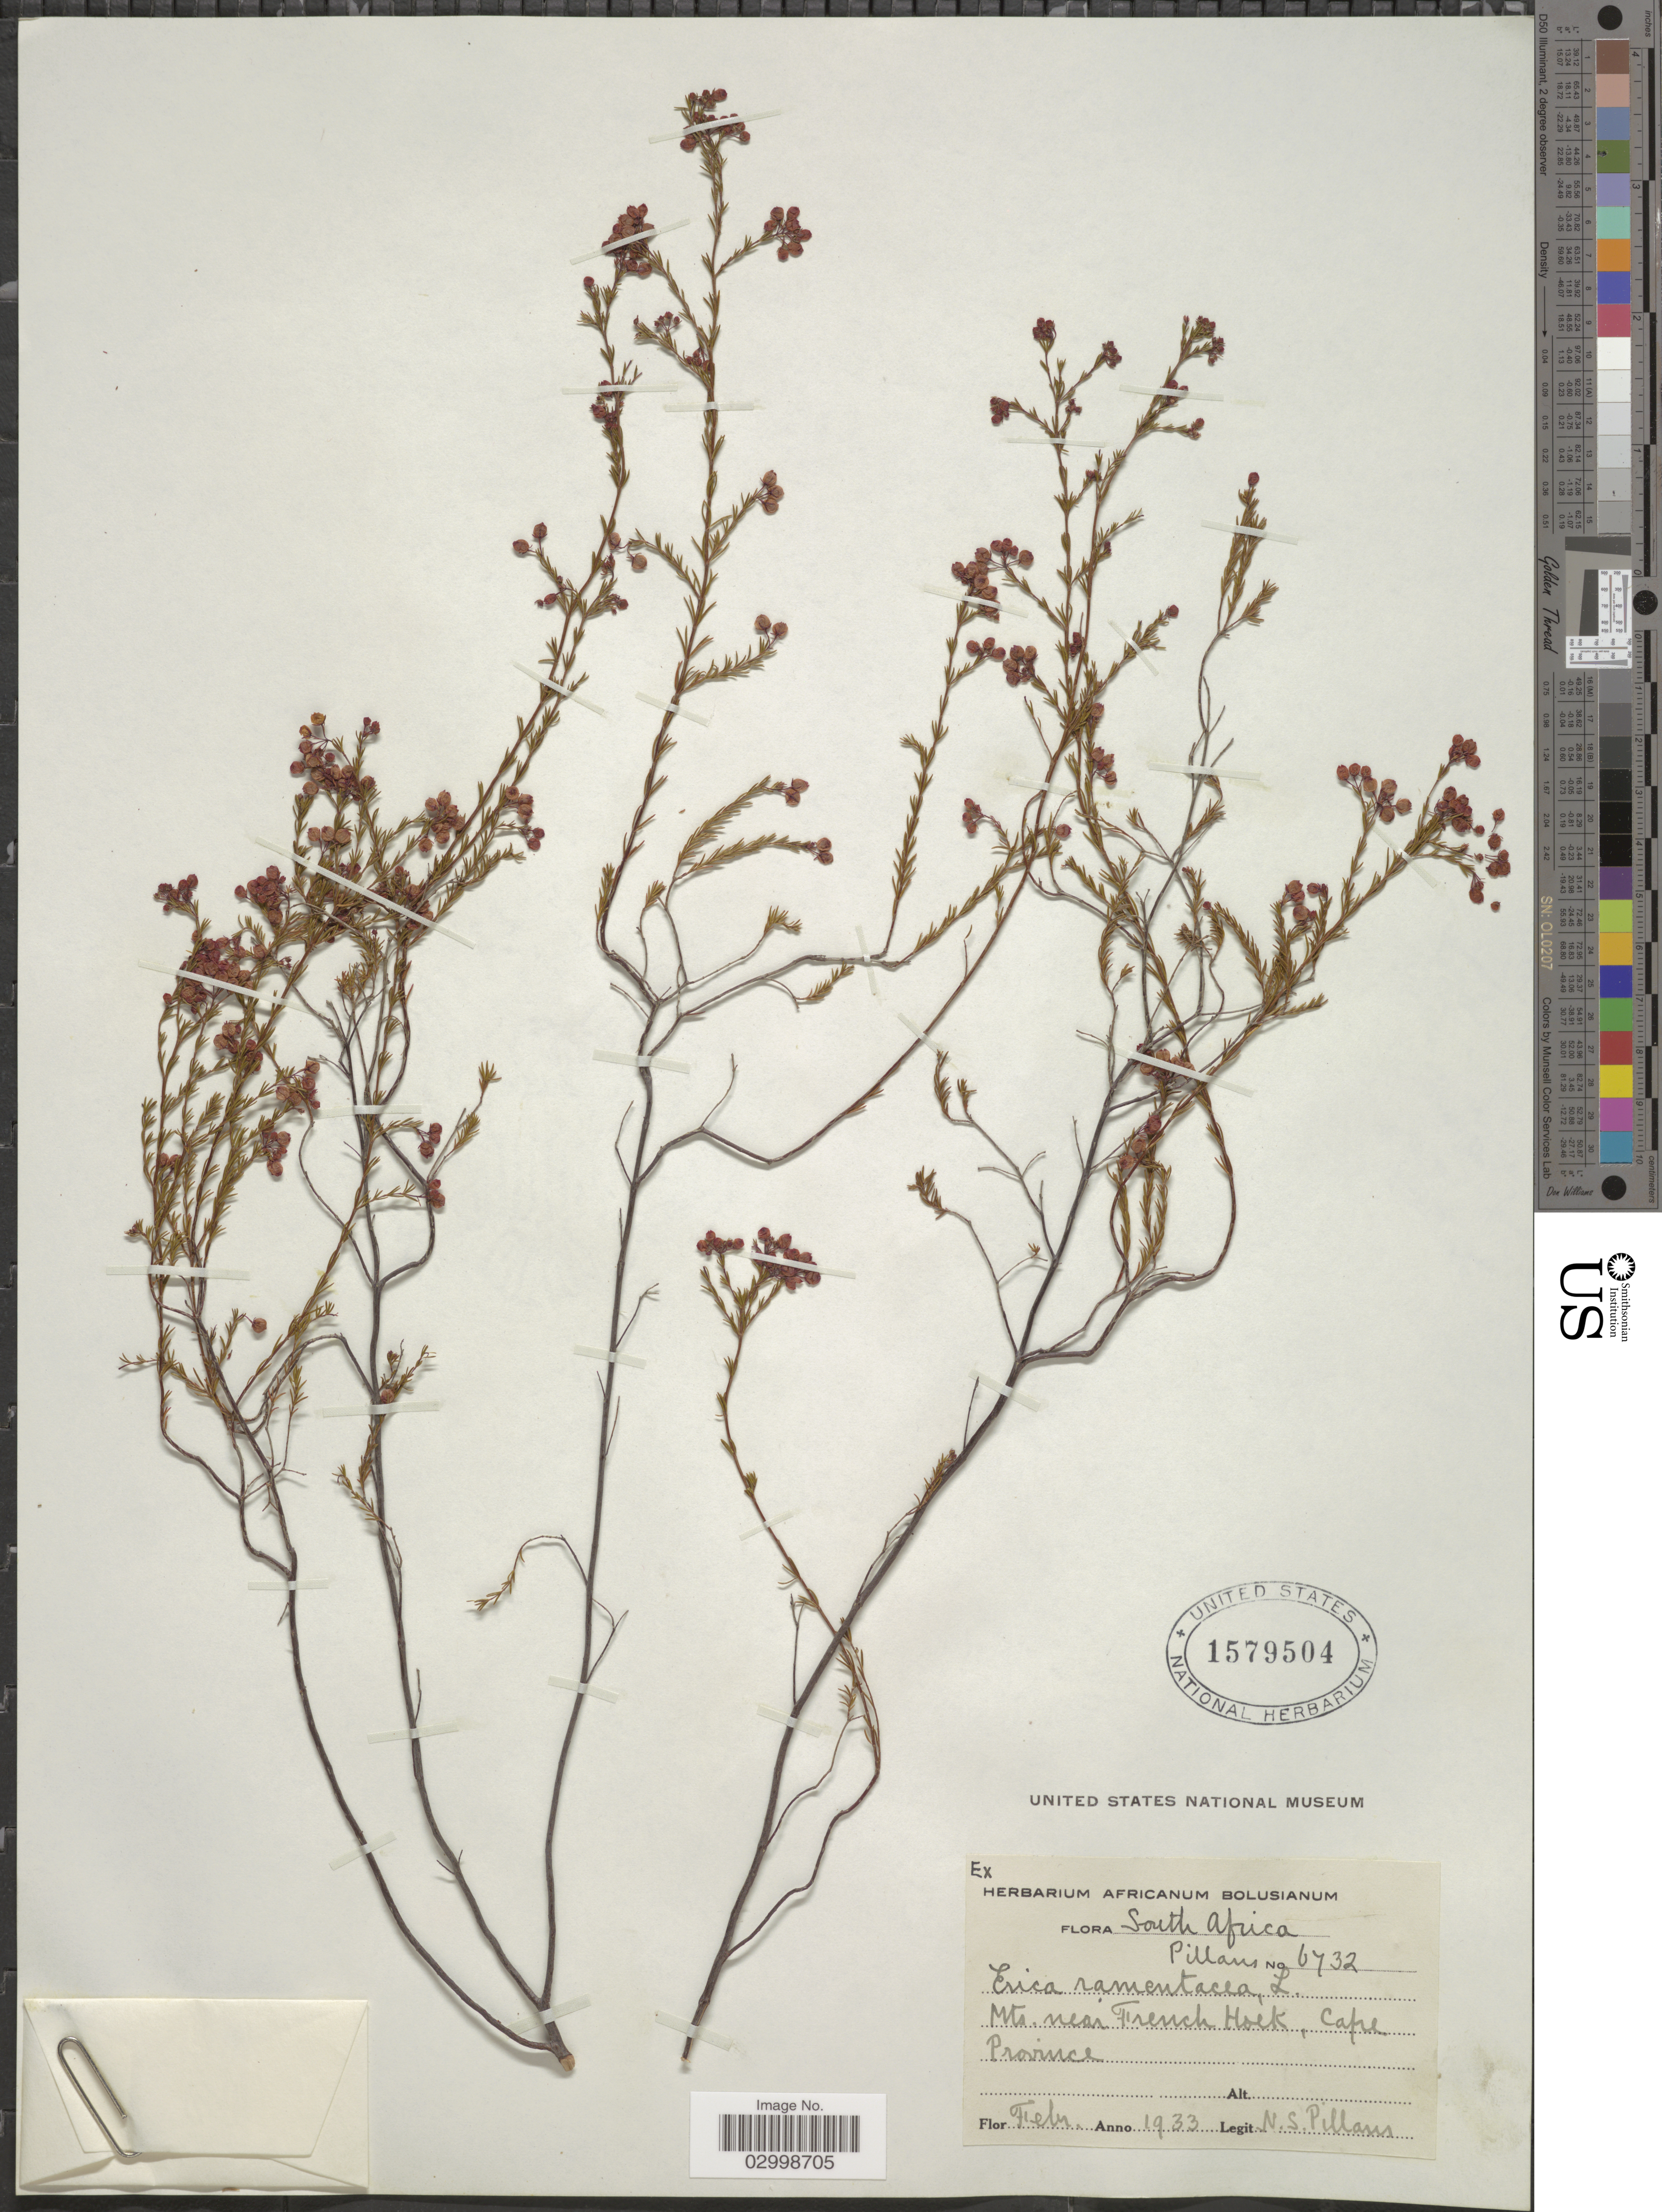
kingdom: Plantae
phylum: Tracheophyta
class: Magnoliopsida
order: Ericales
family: Ericaceae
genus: Erica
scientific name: Erica ramentacea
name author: L.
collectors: N. S. Pillans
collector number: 6732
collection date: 1933-02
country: South Africa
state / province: Western Cape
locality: Mts near French Hoek.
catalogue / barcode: US 1579504